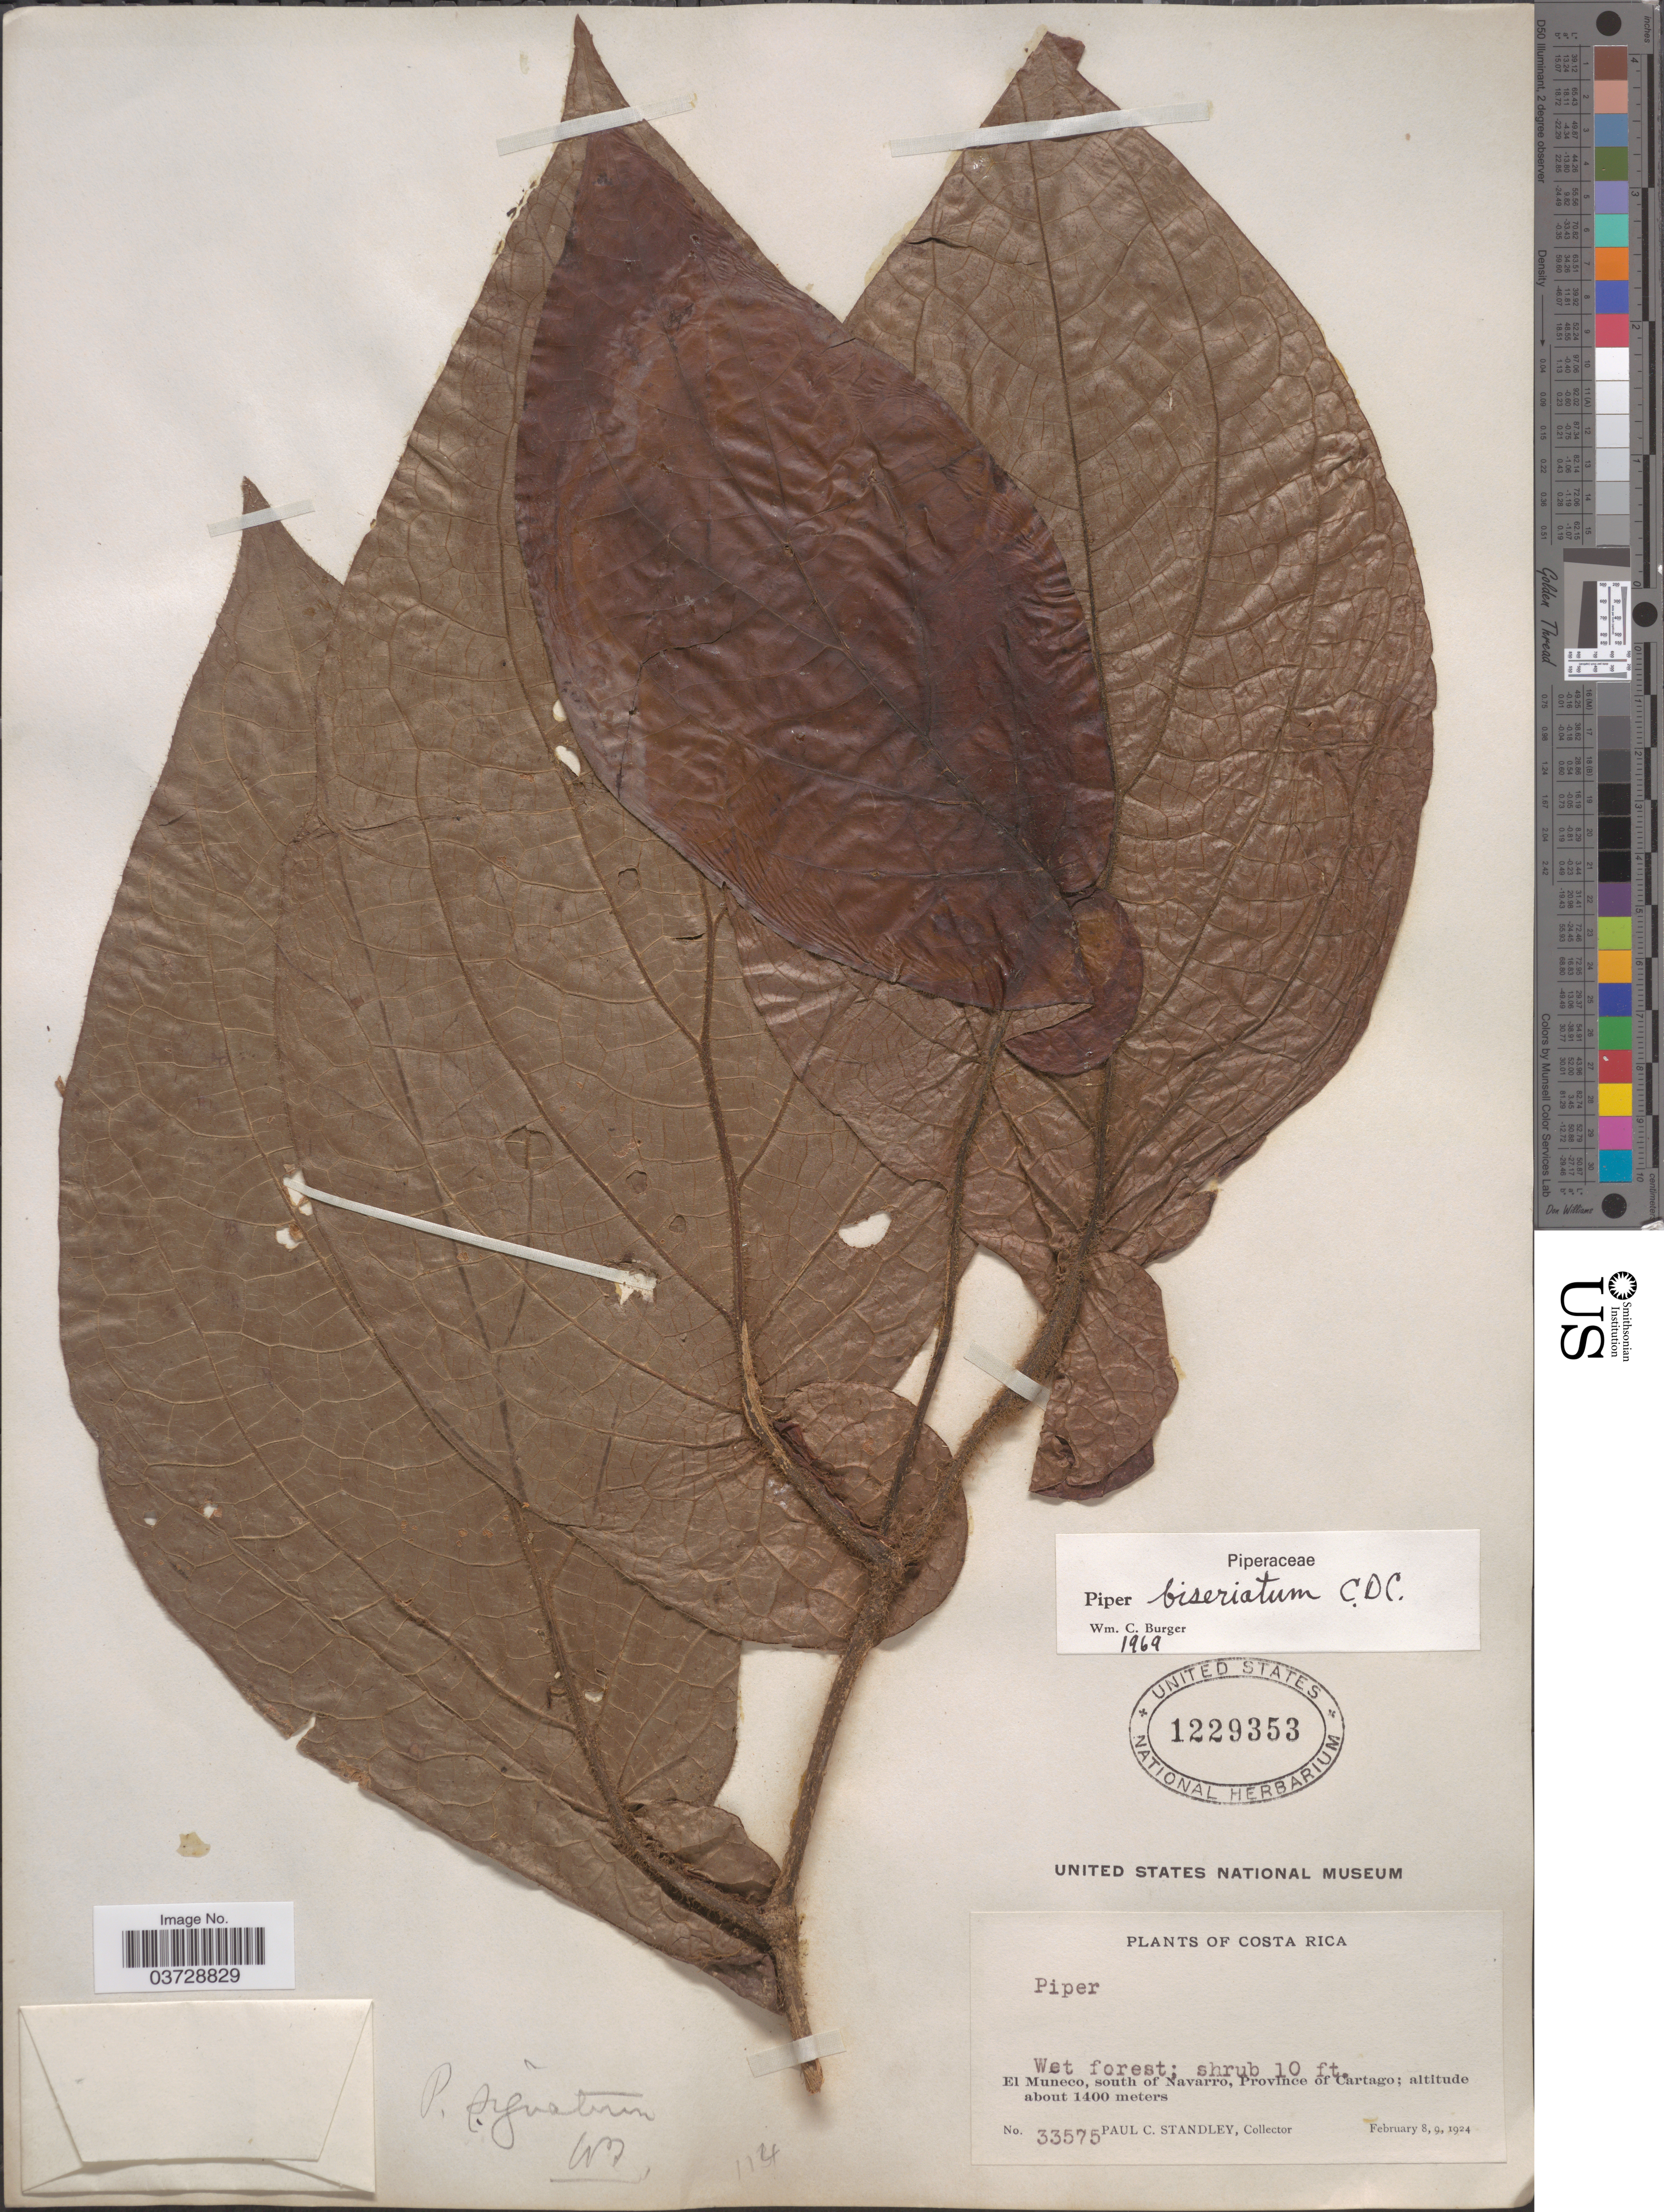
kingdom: Plantae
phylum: Tracheophyta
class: Magnoliopsida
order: Piperales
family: Piperaceae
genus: Piper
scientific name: Piper biseriatum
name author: C. DC.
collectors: P. C. Standley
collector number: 33575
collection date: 1924-02-08/1924-02-09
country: Costa Rica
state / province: Cartago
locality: El Muneco, south of Navarro.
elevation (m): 1400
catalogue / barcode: US 1229353